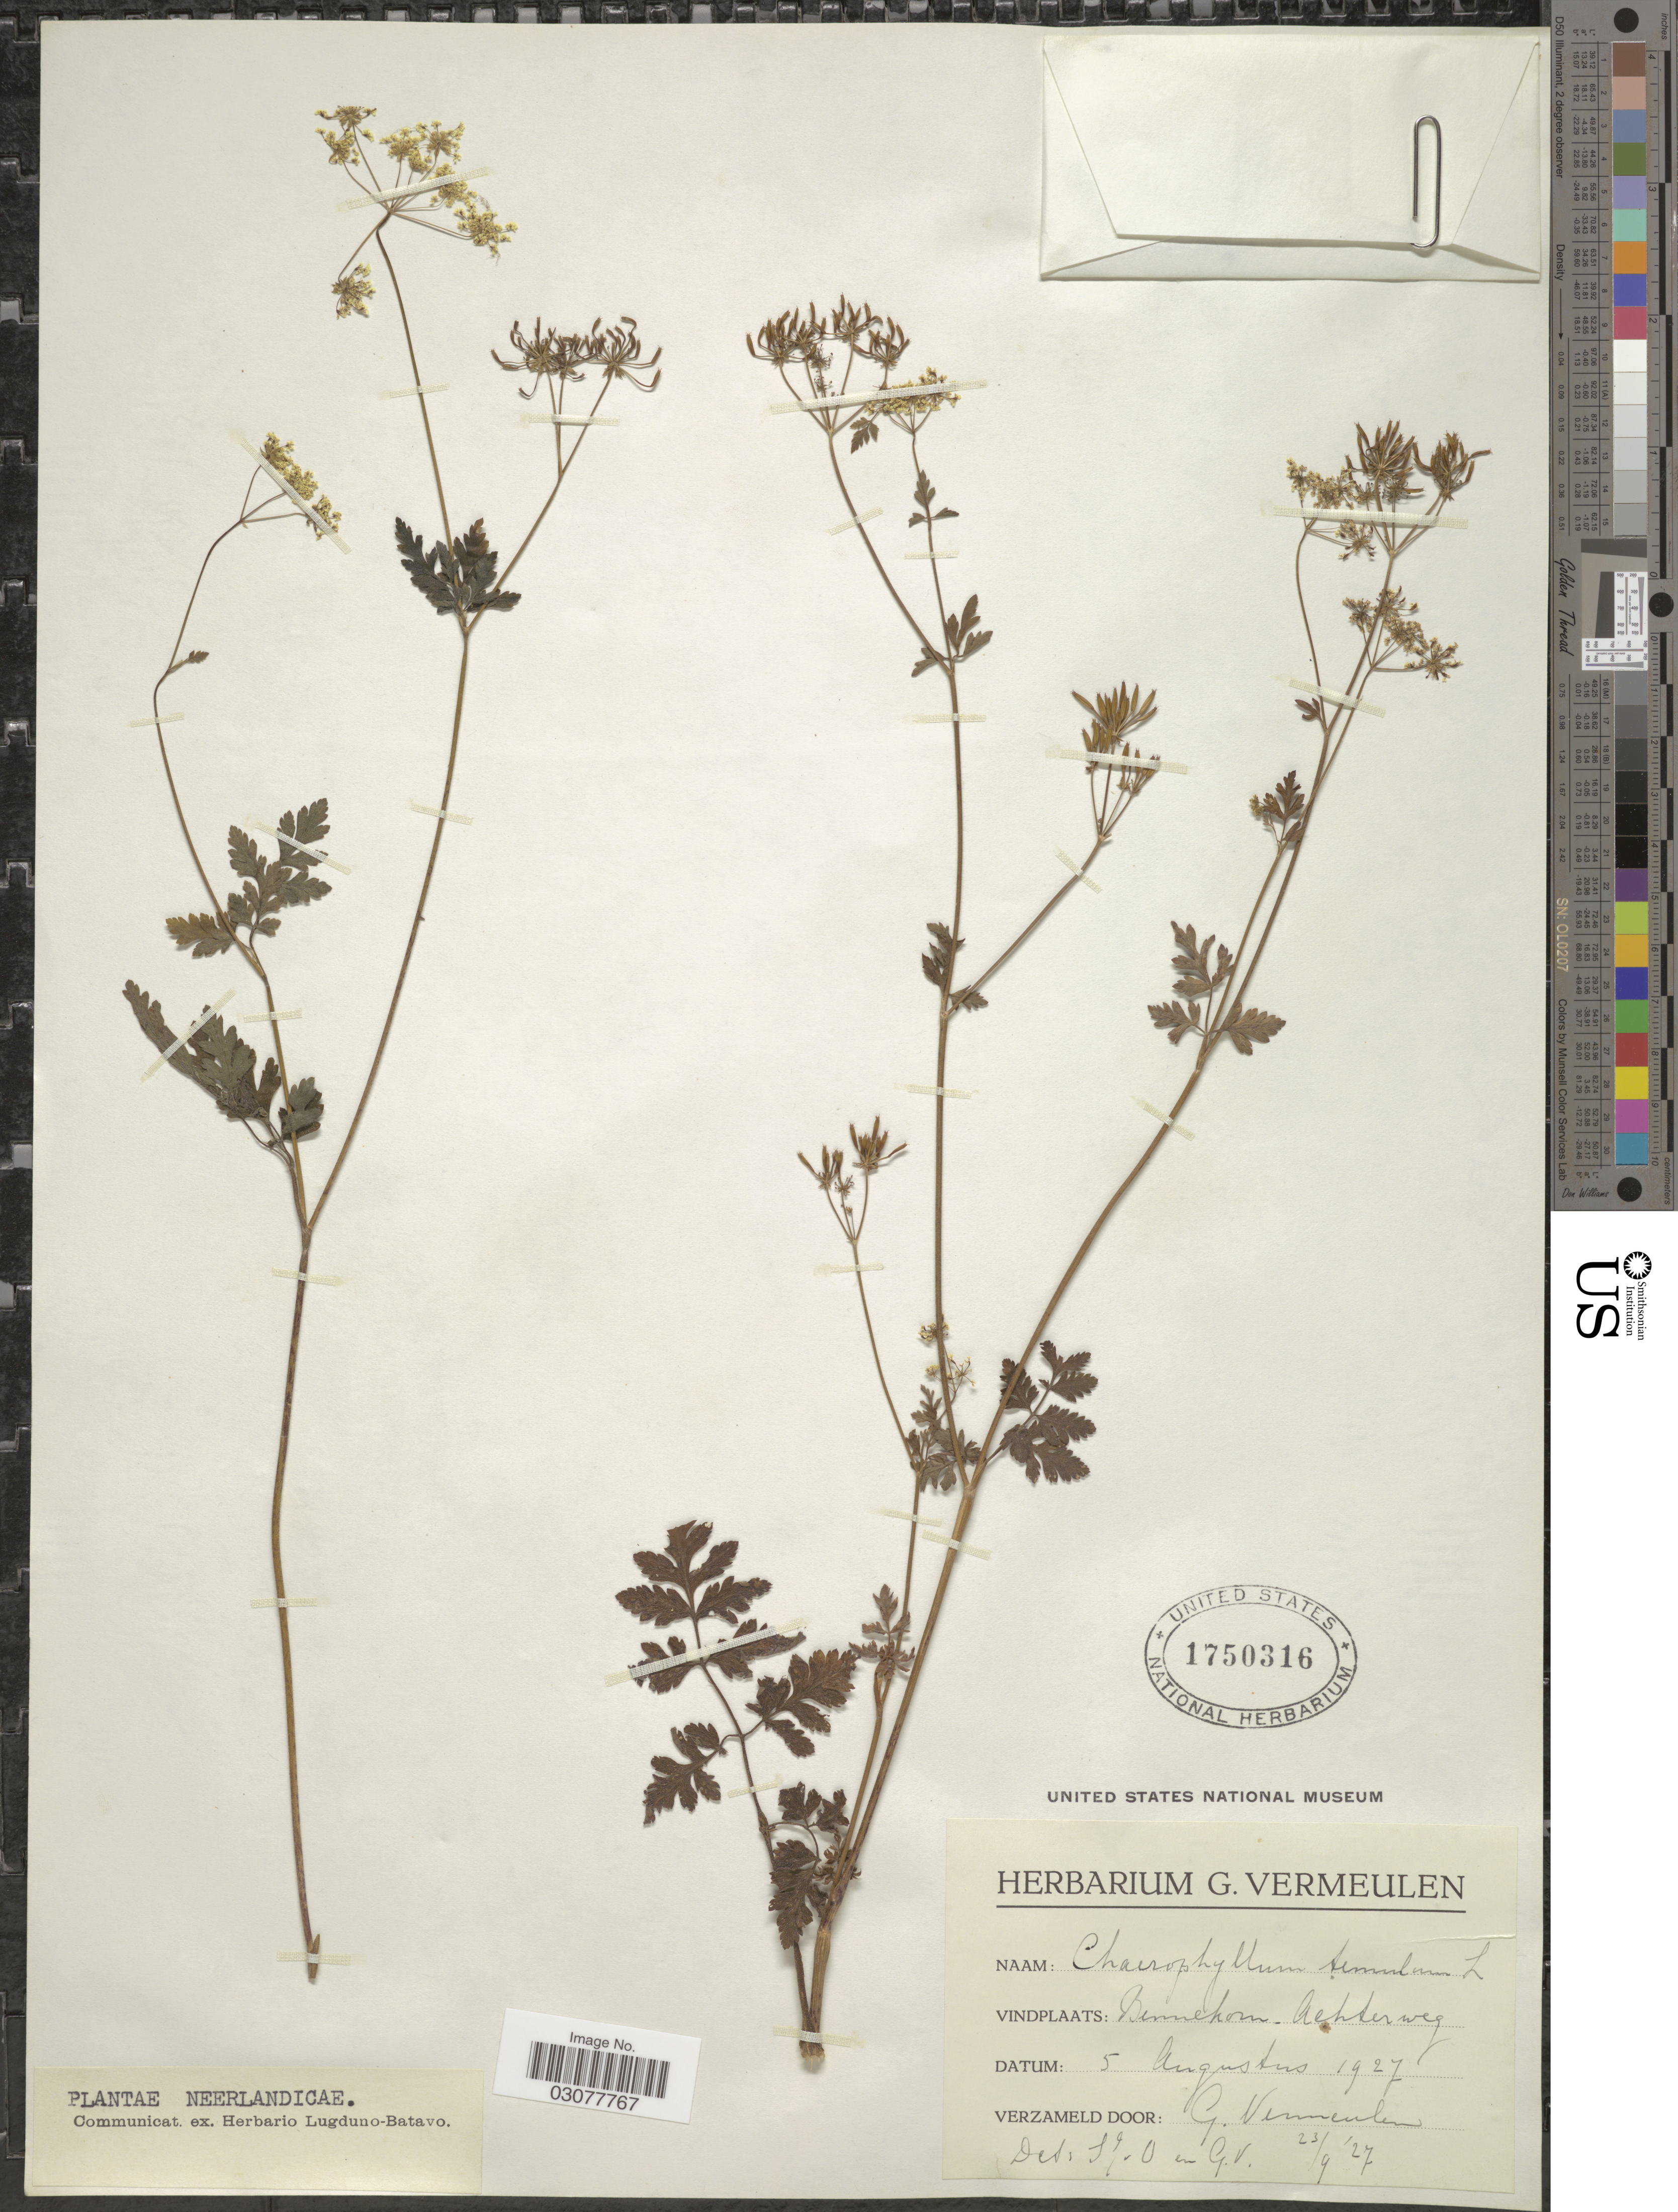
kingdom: Plantae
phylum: Tracheophyta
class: Magnoliopsida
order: Apiales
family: Apiaceae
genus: Chaerophyllum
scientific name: Chaerophyllum temulum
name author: L.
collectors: G. Vermeulen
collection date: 1927-08-05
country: Netherlands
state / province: Gelderland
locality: Bennekom - Achterweg. Neerlandicae.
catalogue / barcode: US 1750316